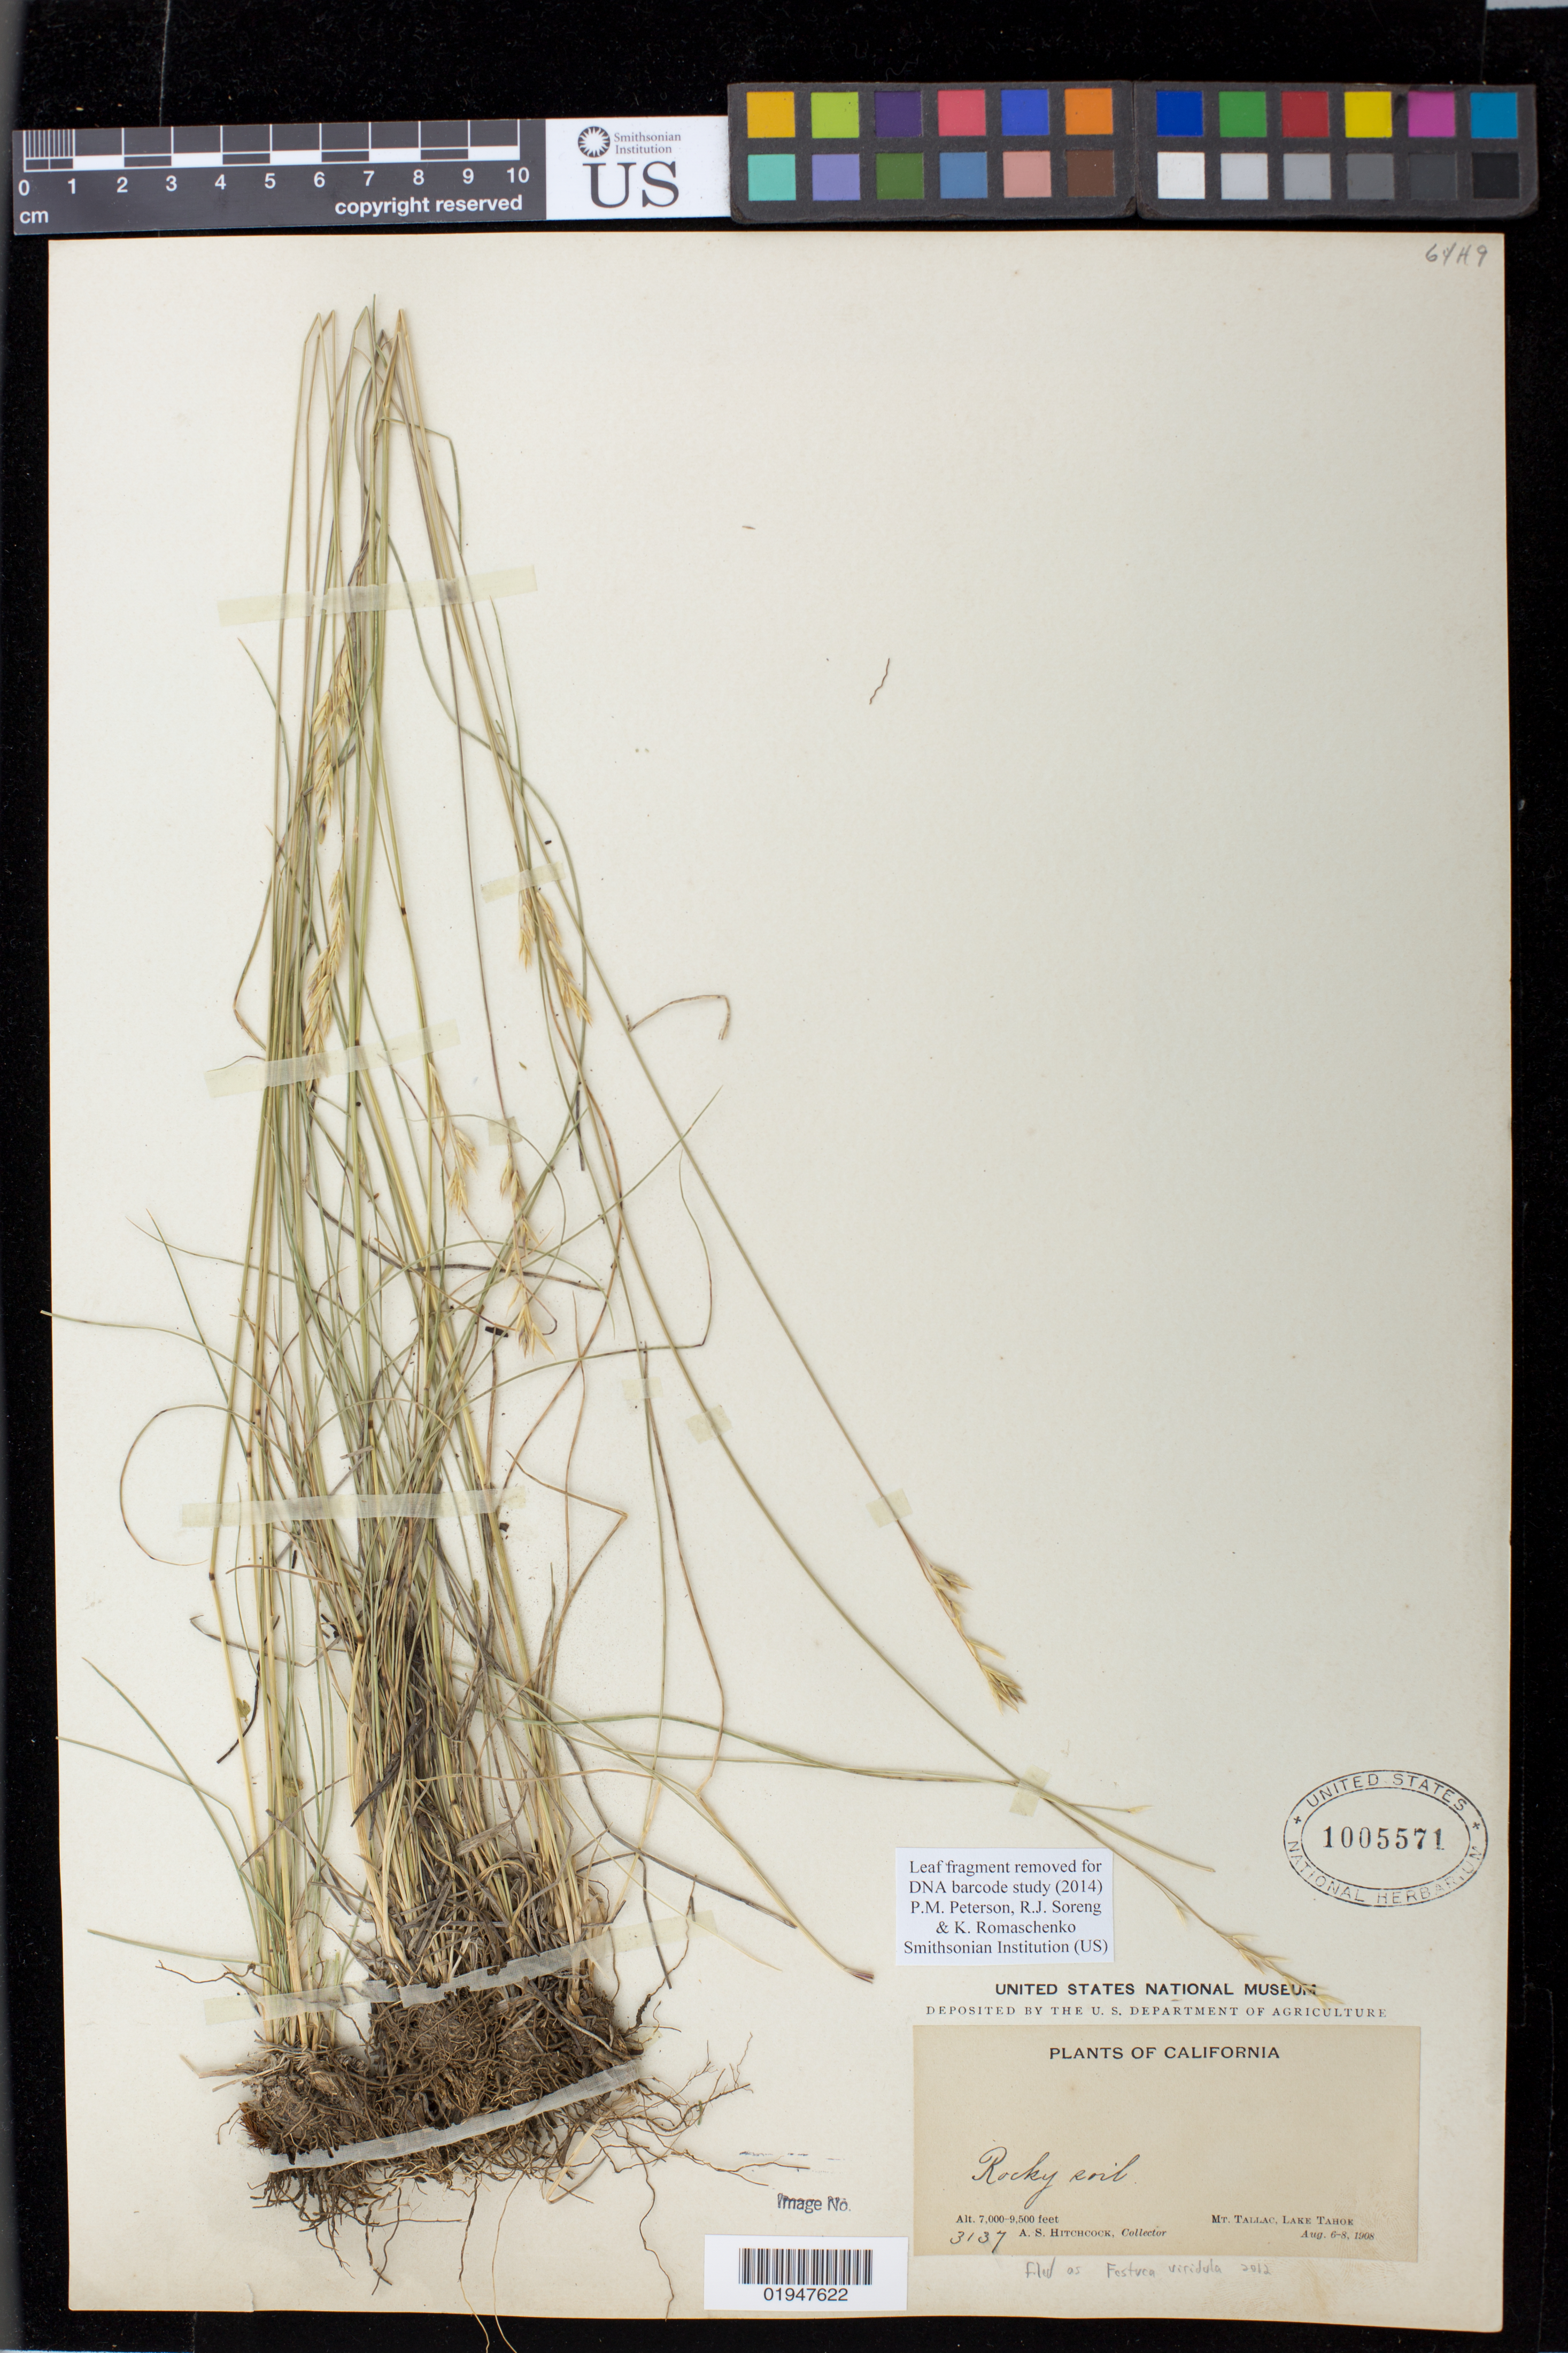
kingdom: Plantae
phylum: Tracheophyta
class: Liliopsida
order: Poales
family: Poaceae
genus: Festuca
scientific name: Festuca viridula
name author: Vasey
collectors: A. S. Hitchcock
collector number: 3137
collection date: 1908-08-06/1908-08-08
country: United States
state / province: California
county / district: El Dorado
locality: Mt. Tallac, Lake Tahoe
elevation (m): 2134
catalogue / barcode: US 1005571